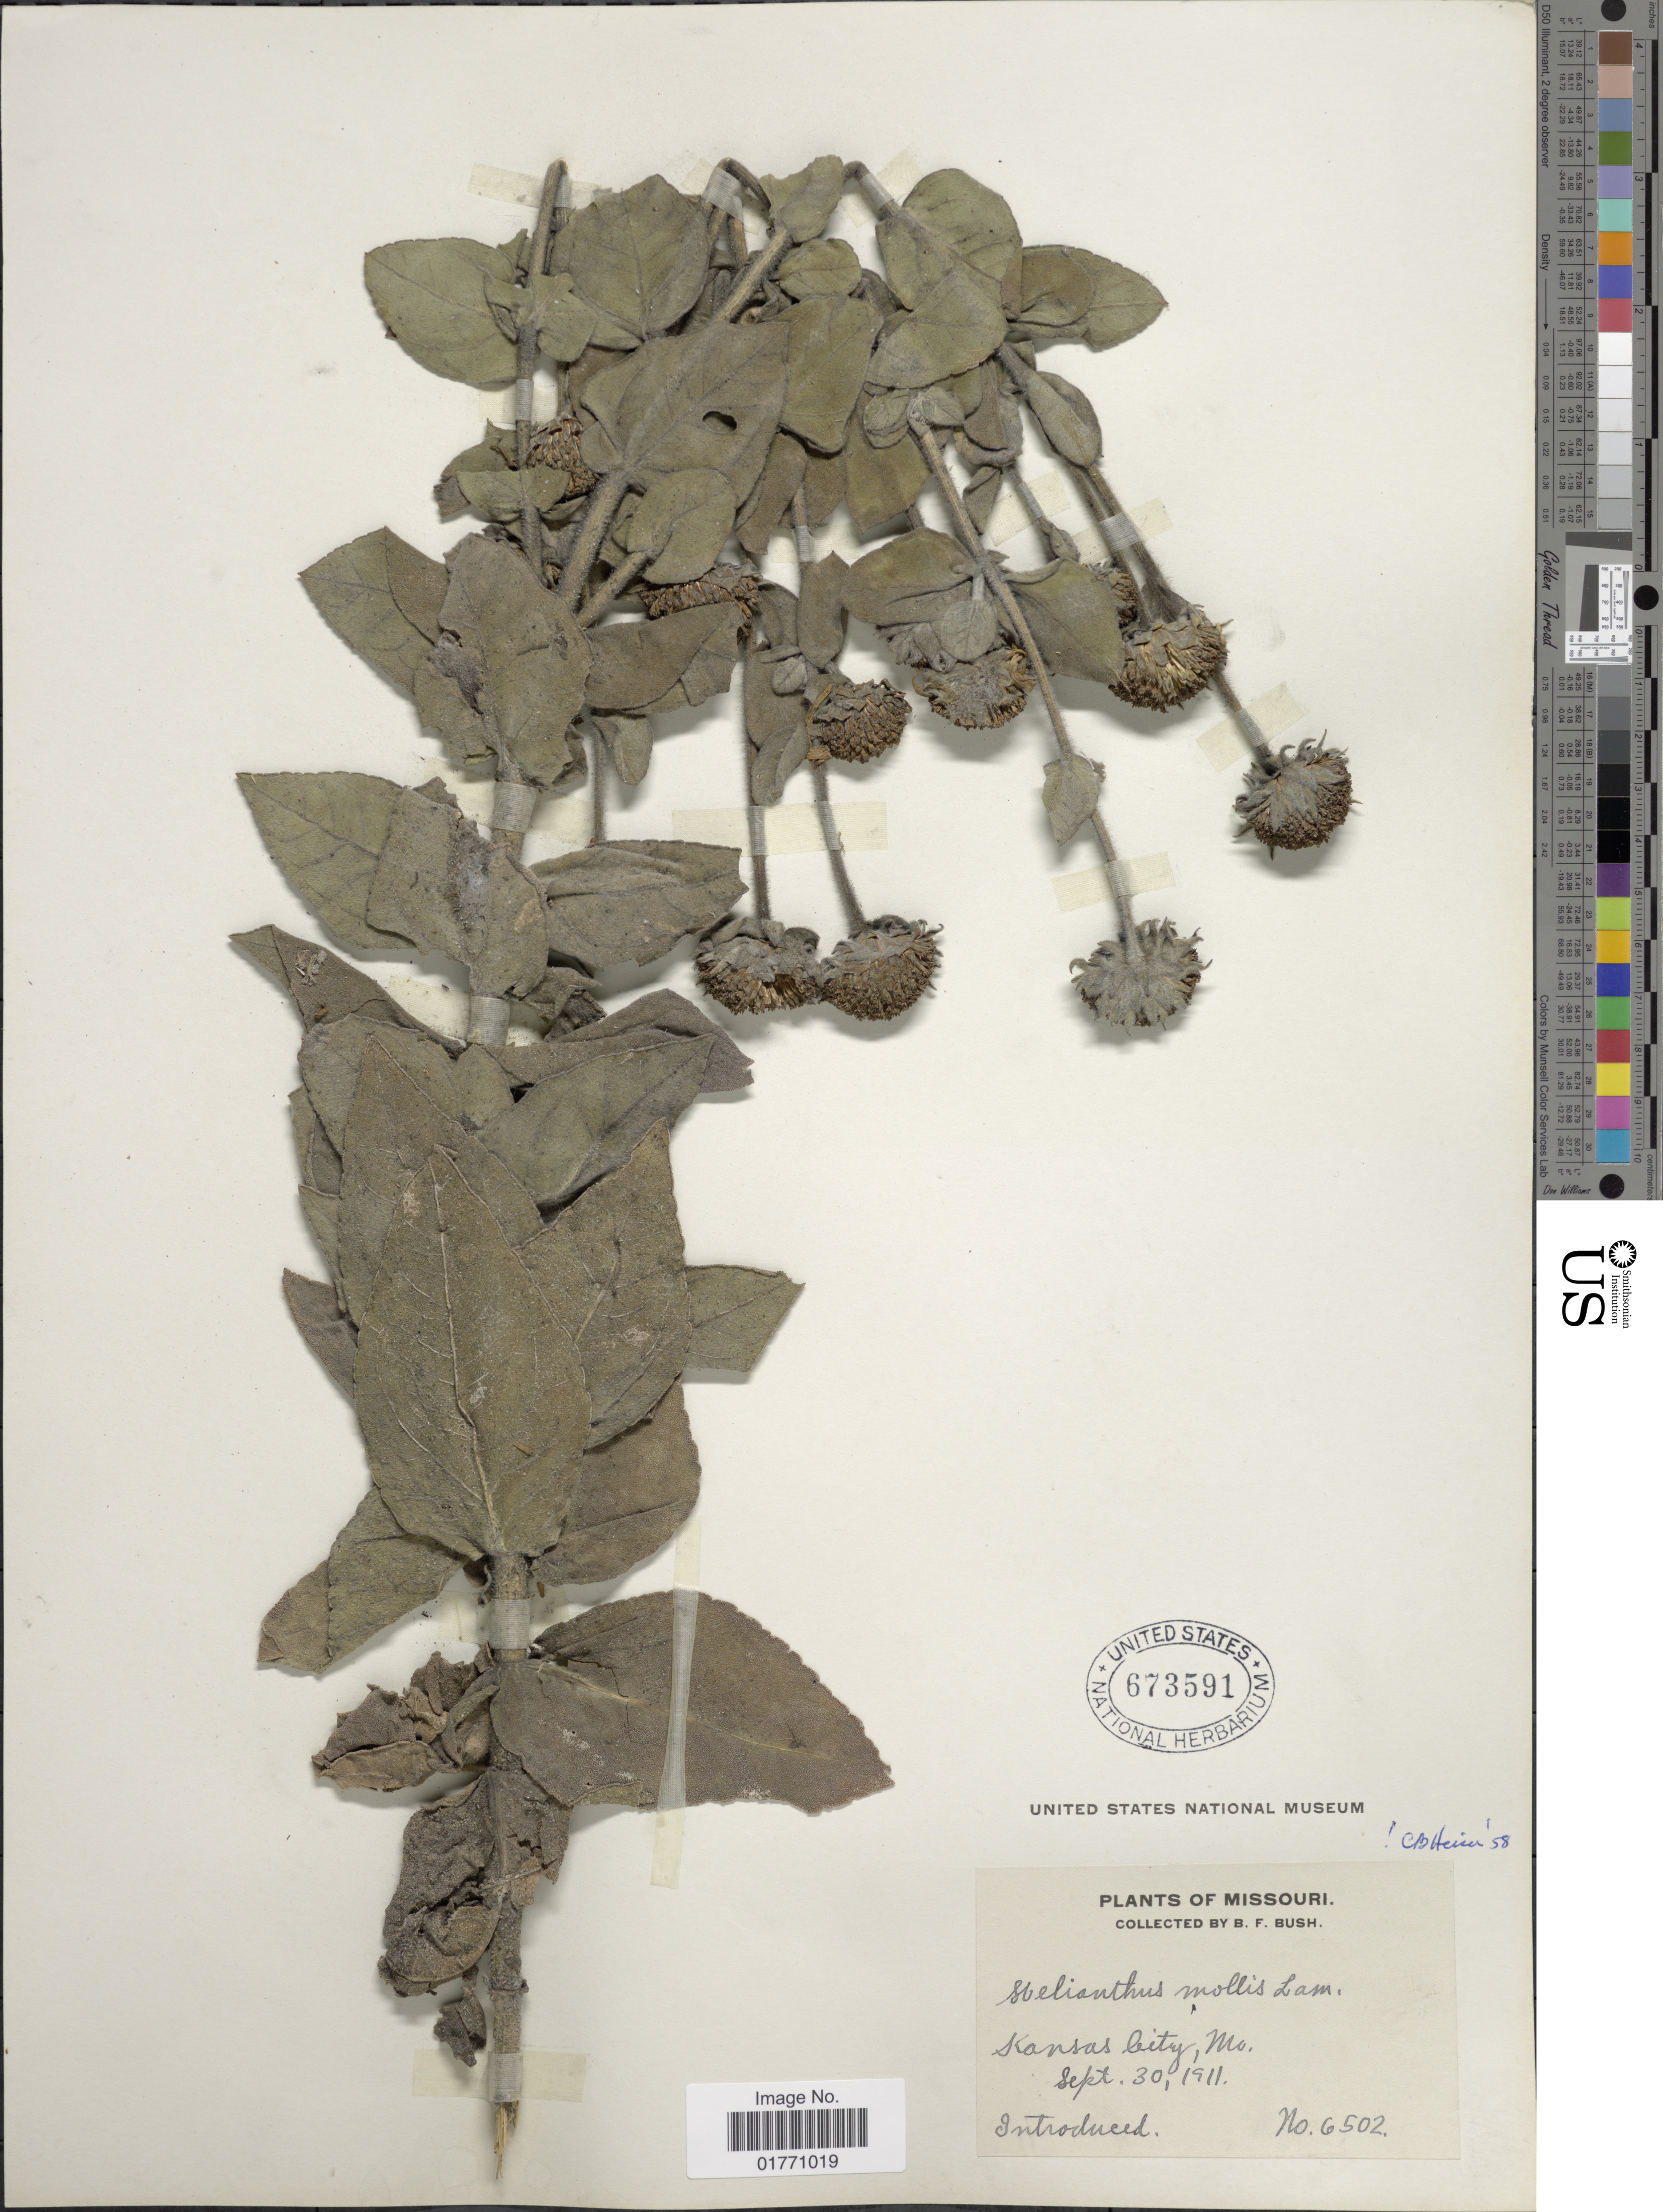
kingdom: Plantae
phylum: Tracheophyta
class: Magnoliopsida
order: Asterales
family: Asteraceae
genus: Helianthus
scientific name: Helianthus mollis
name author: Lam.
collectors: B. F. Bush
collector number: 6502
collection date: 1911-09-30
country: United States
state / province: Missouri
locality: Kansas City.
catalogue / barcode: US 673591